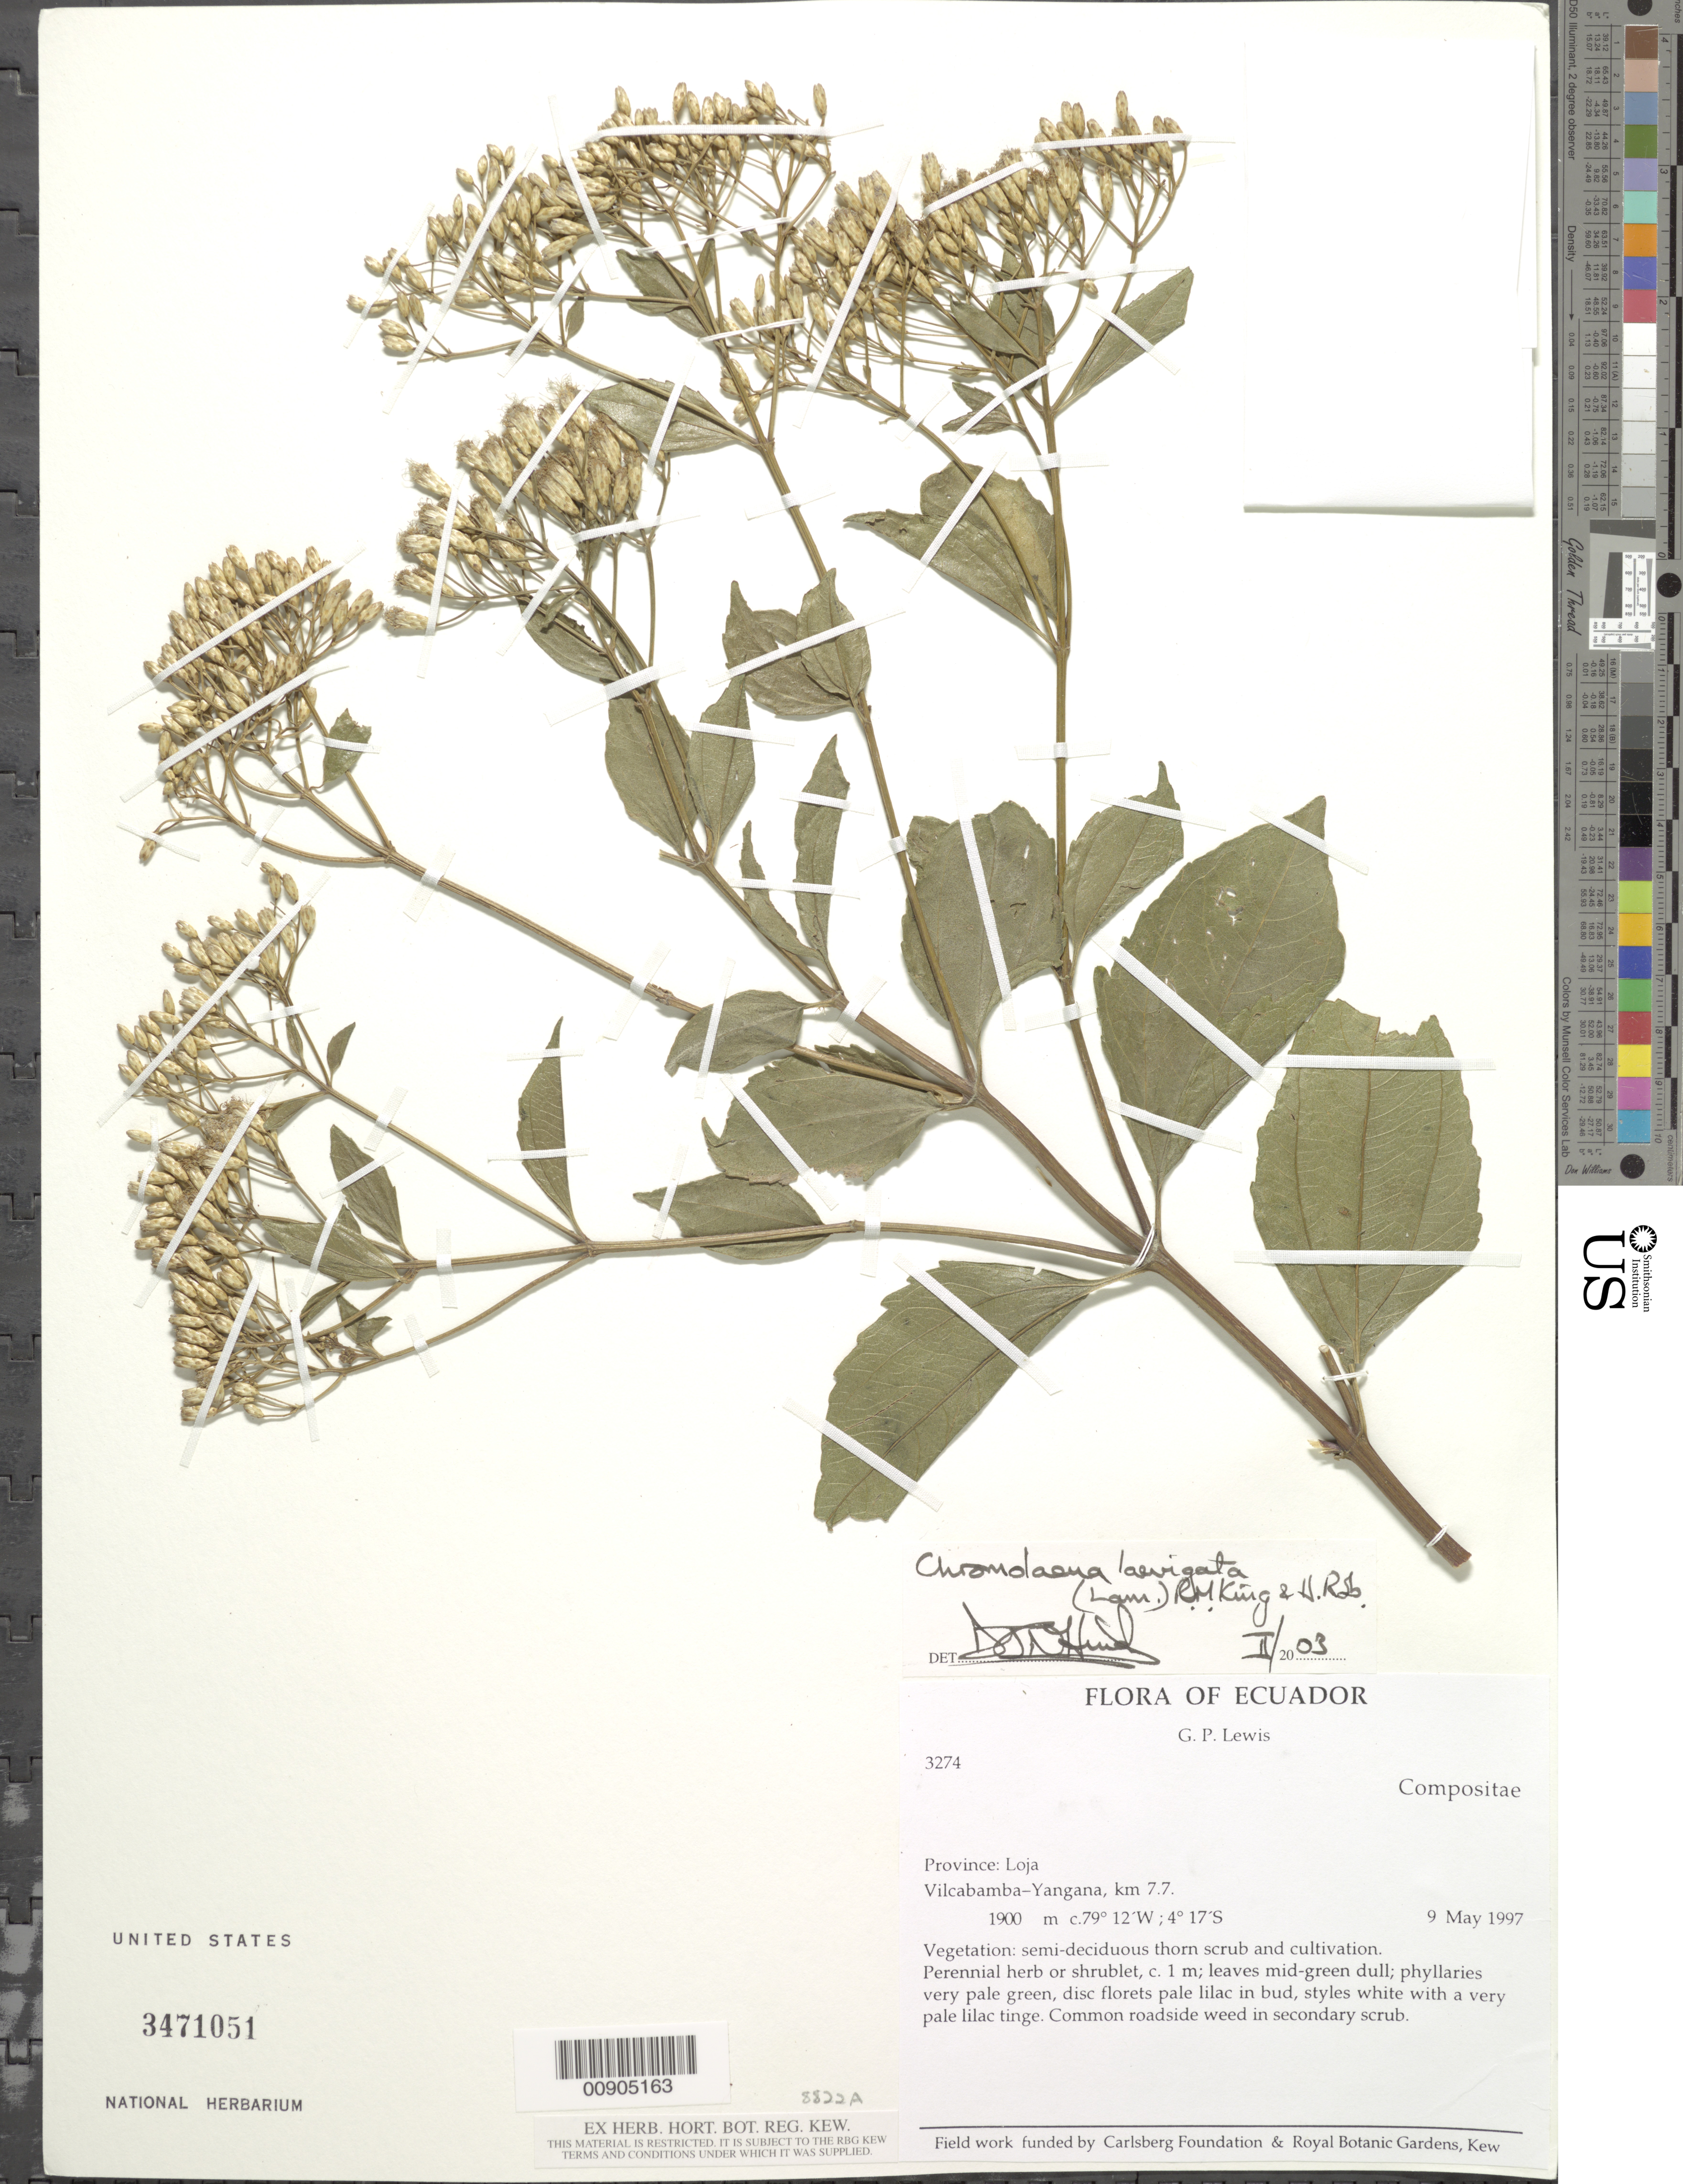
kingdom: Plantae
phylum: Tracheophyta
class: Magnoliopsida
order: Asterales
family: Asteraceae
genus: Chromolaena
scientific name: Chromolaena laevigata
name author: (Lam.) R.M. King & H. Rob.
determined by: Hind, N.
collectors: G. P. Lewis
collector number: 3274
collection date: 1997-05-09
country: Ecuador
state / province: Loja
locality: Yangana to Vilcabamba, km 7.7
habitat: Semi-deciduous thorn scrub and cultivation; roadside, in secondary scrub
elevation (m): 1900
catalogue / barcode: US 3471051